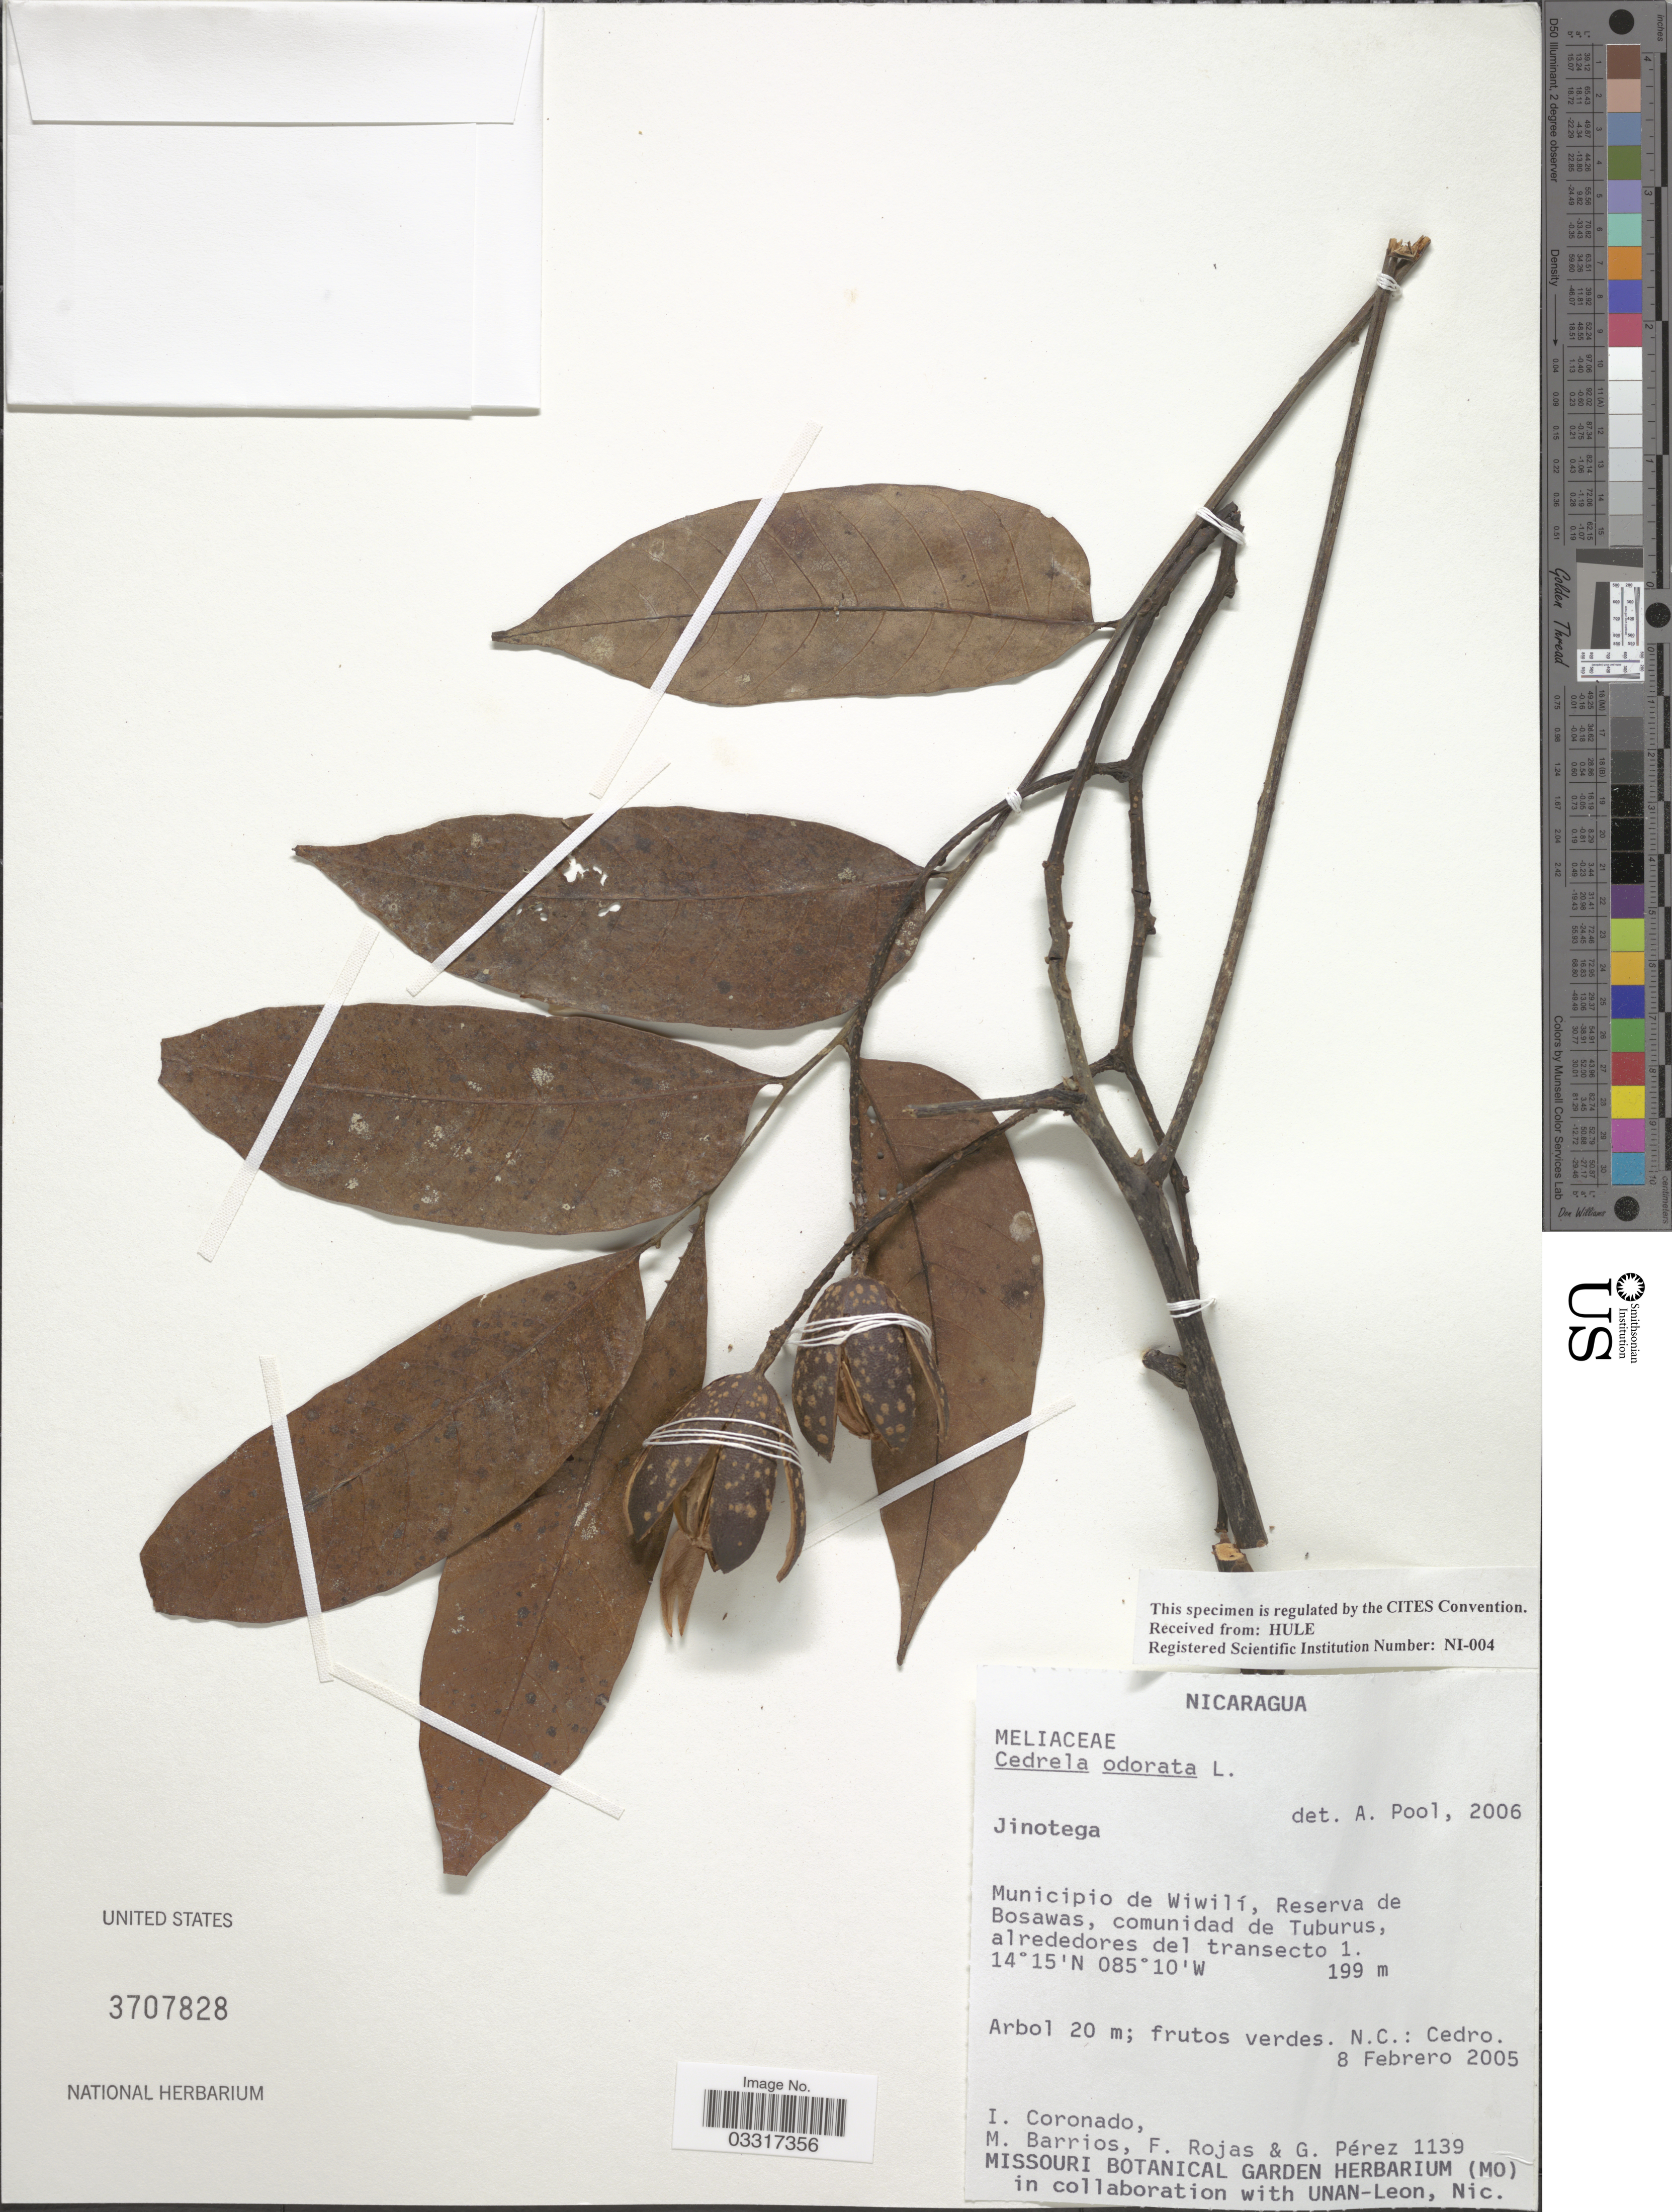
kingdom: Plantae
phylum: Tracheophyta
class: Magnoliopsida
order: Sapindales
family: Meliaceae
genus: Cedrela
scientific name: Cedrela odorata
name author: L.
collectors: I. Coronado, M. Barrios, F. Rojas & G. Perez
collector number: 1139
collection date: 2005-02-08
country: Nicaragua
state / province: Jinotega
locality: Municipio de Wiwilí, Reserva de Bosawas, comunidad de Tuburus, alrededores del transecto 1.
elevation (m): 199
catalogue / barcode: US 3707828